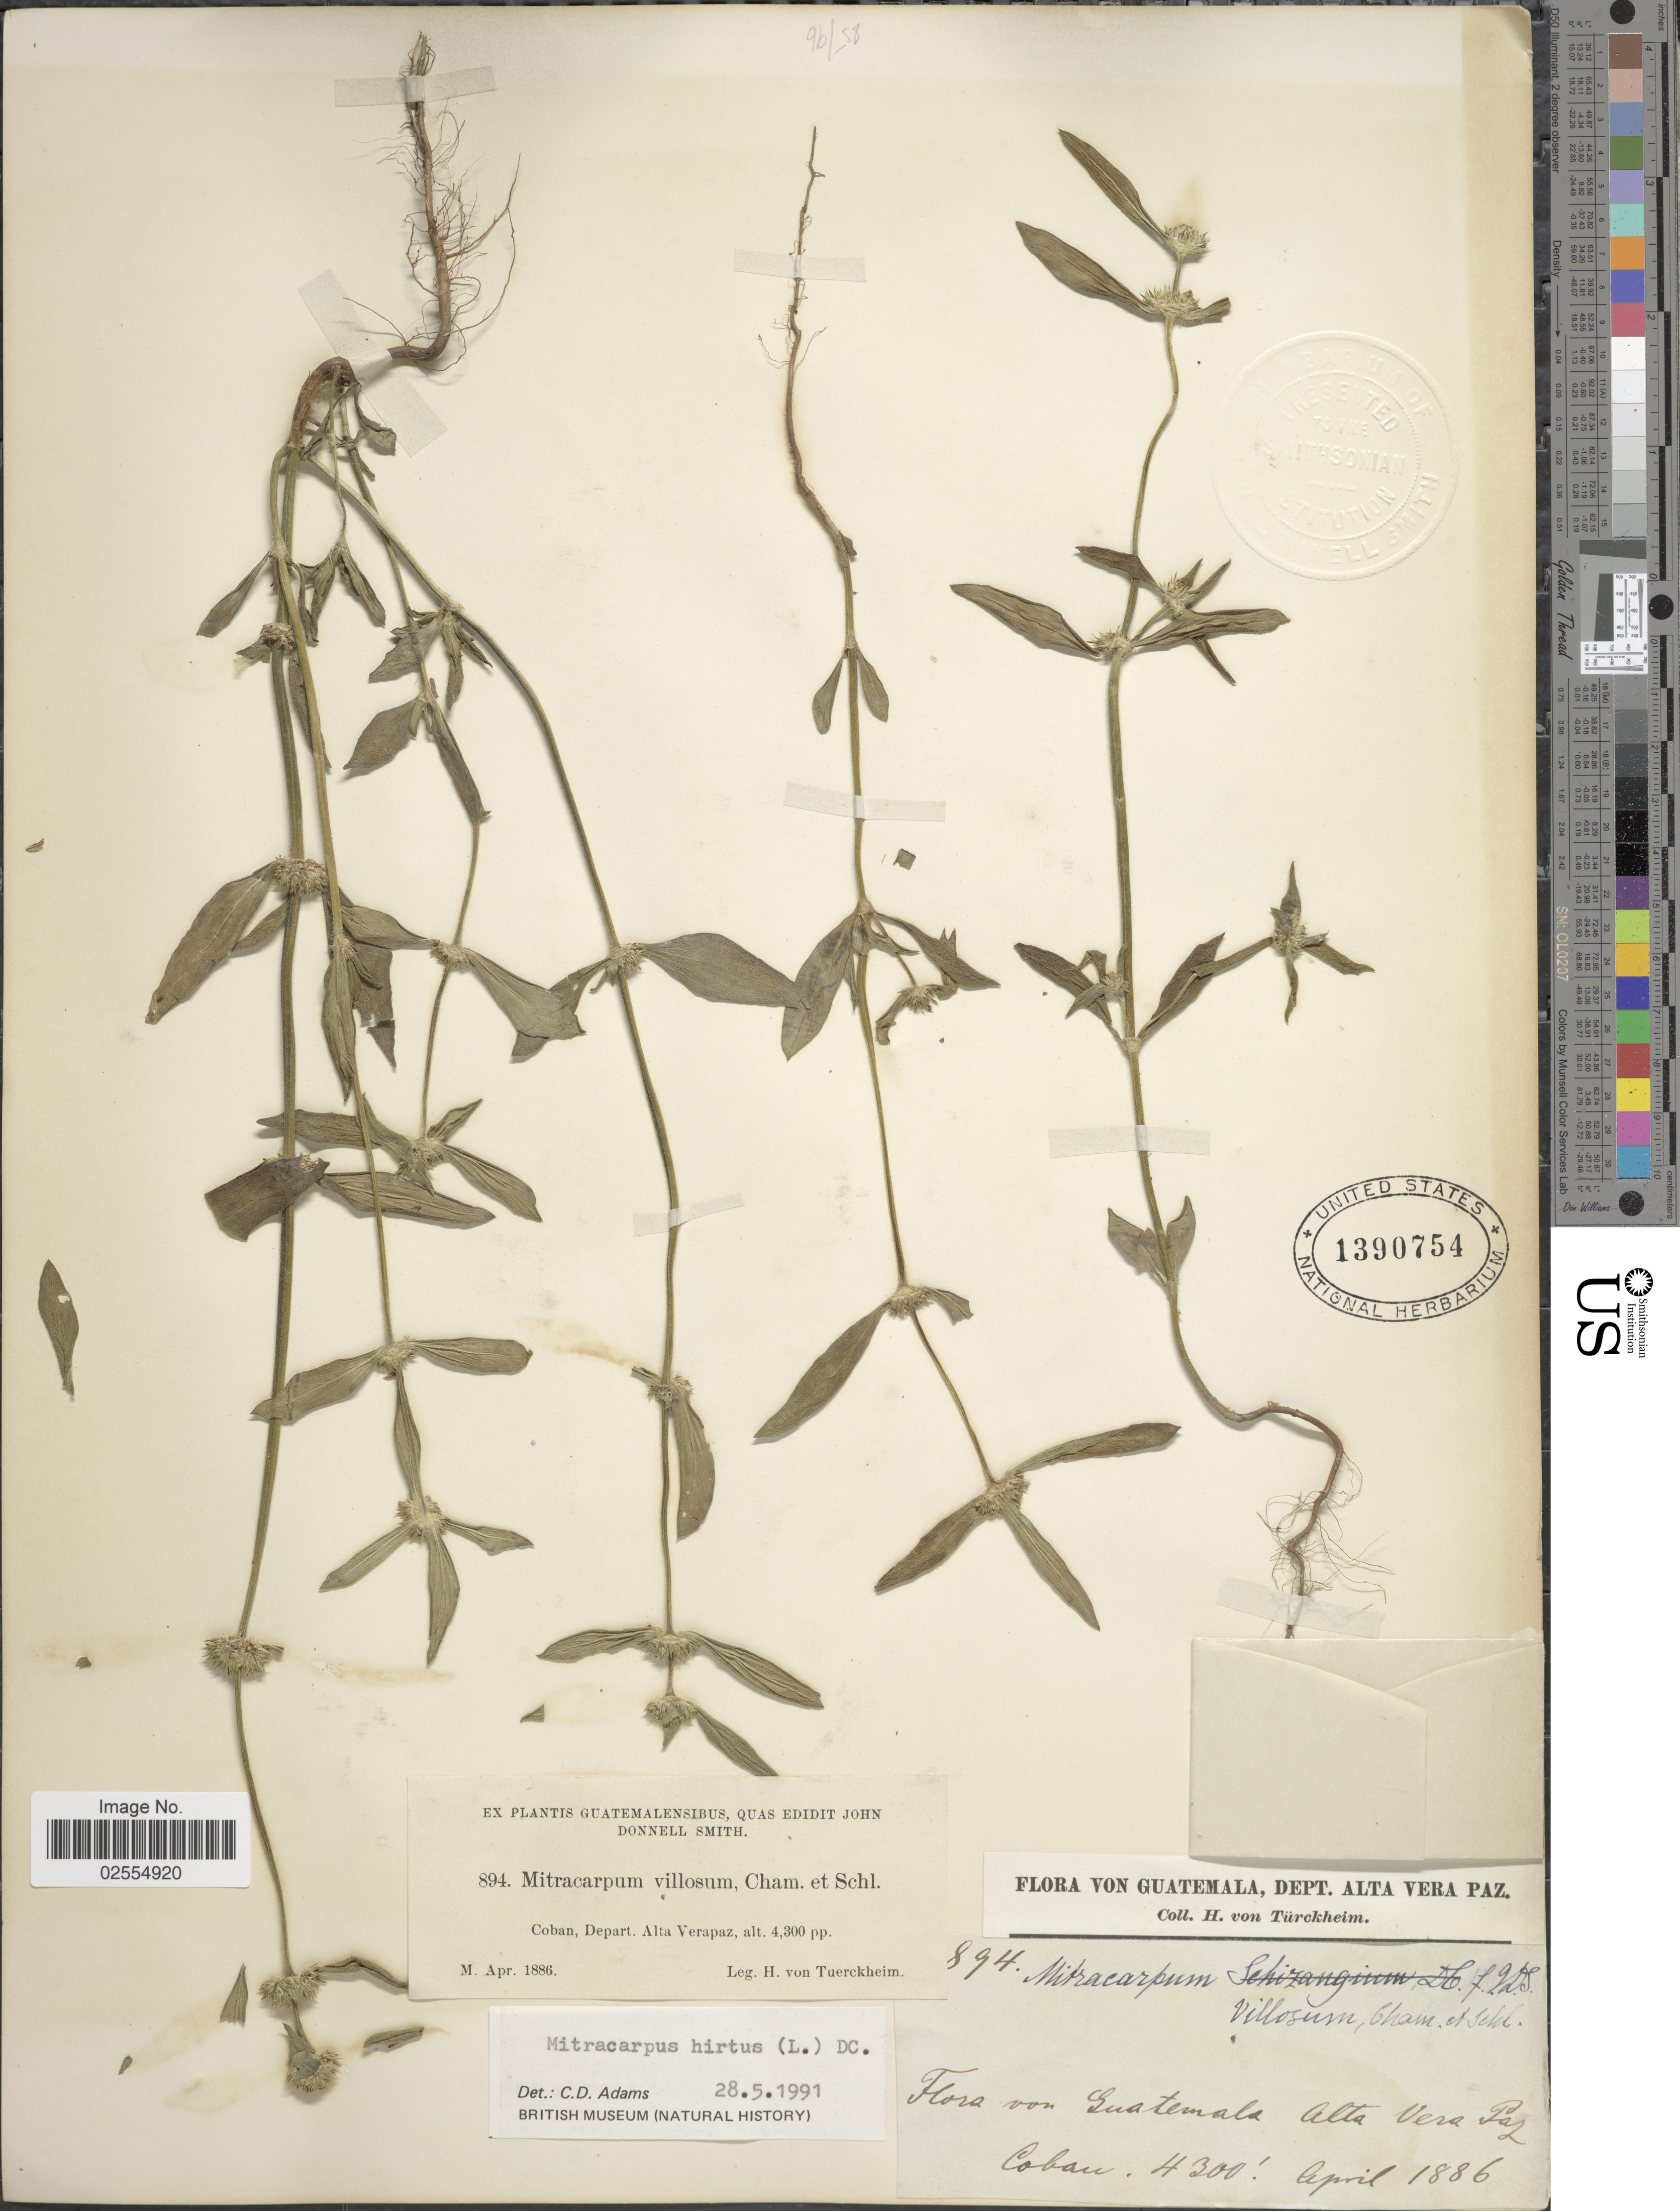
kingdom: Plantae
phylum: Tracheophyta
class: Magnoliopsida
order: Gentianales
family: Rubiaceae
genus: Mitracarpus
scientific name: Mitracarpus hirtus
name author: (L.) DC.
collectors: H. von Türckheim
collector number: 894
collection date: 1886-04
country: Guatemala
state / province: Alta Verapaz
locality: Coban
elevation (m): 1311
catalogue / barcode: US 1390754